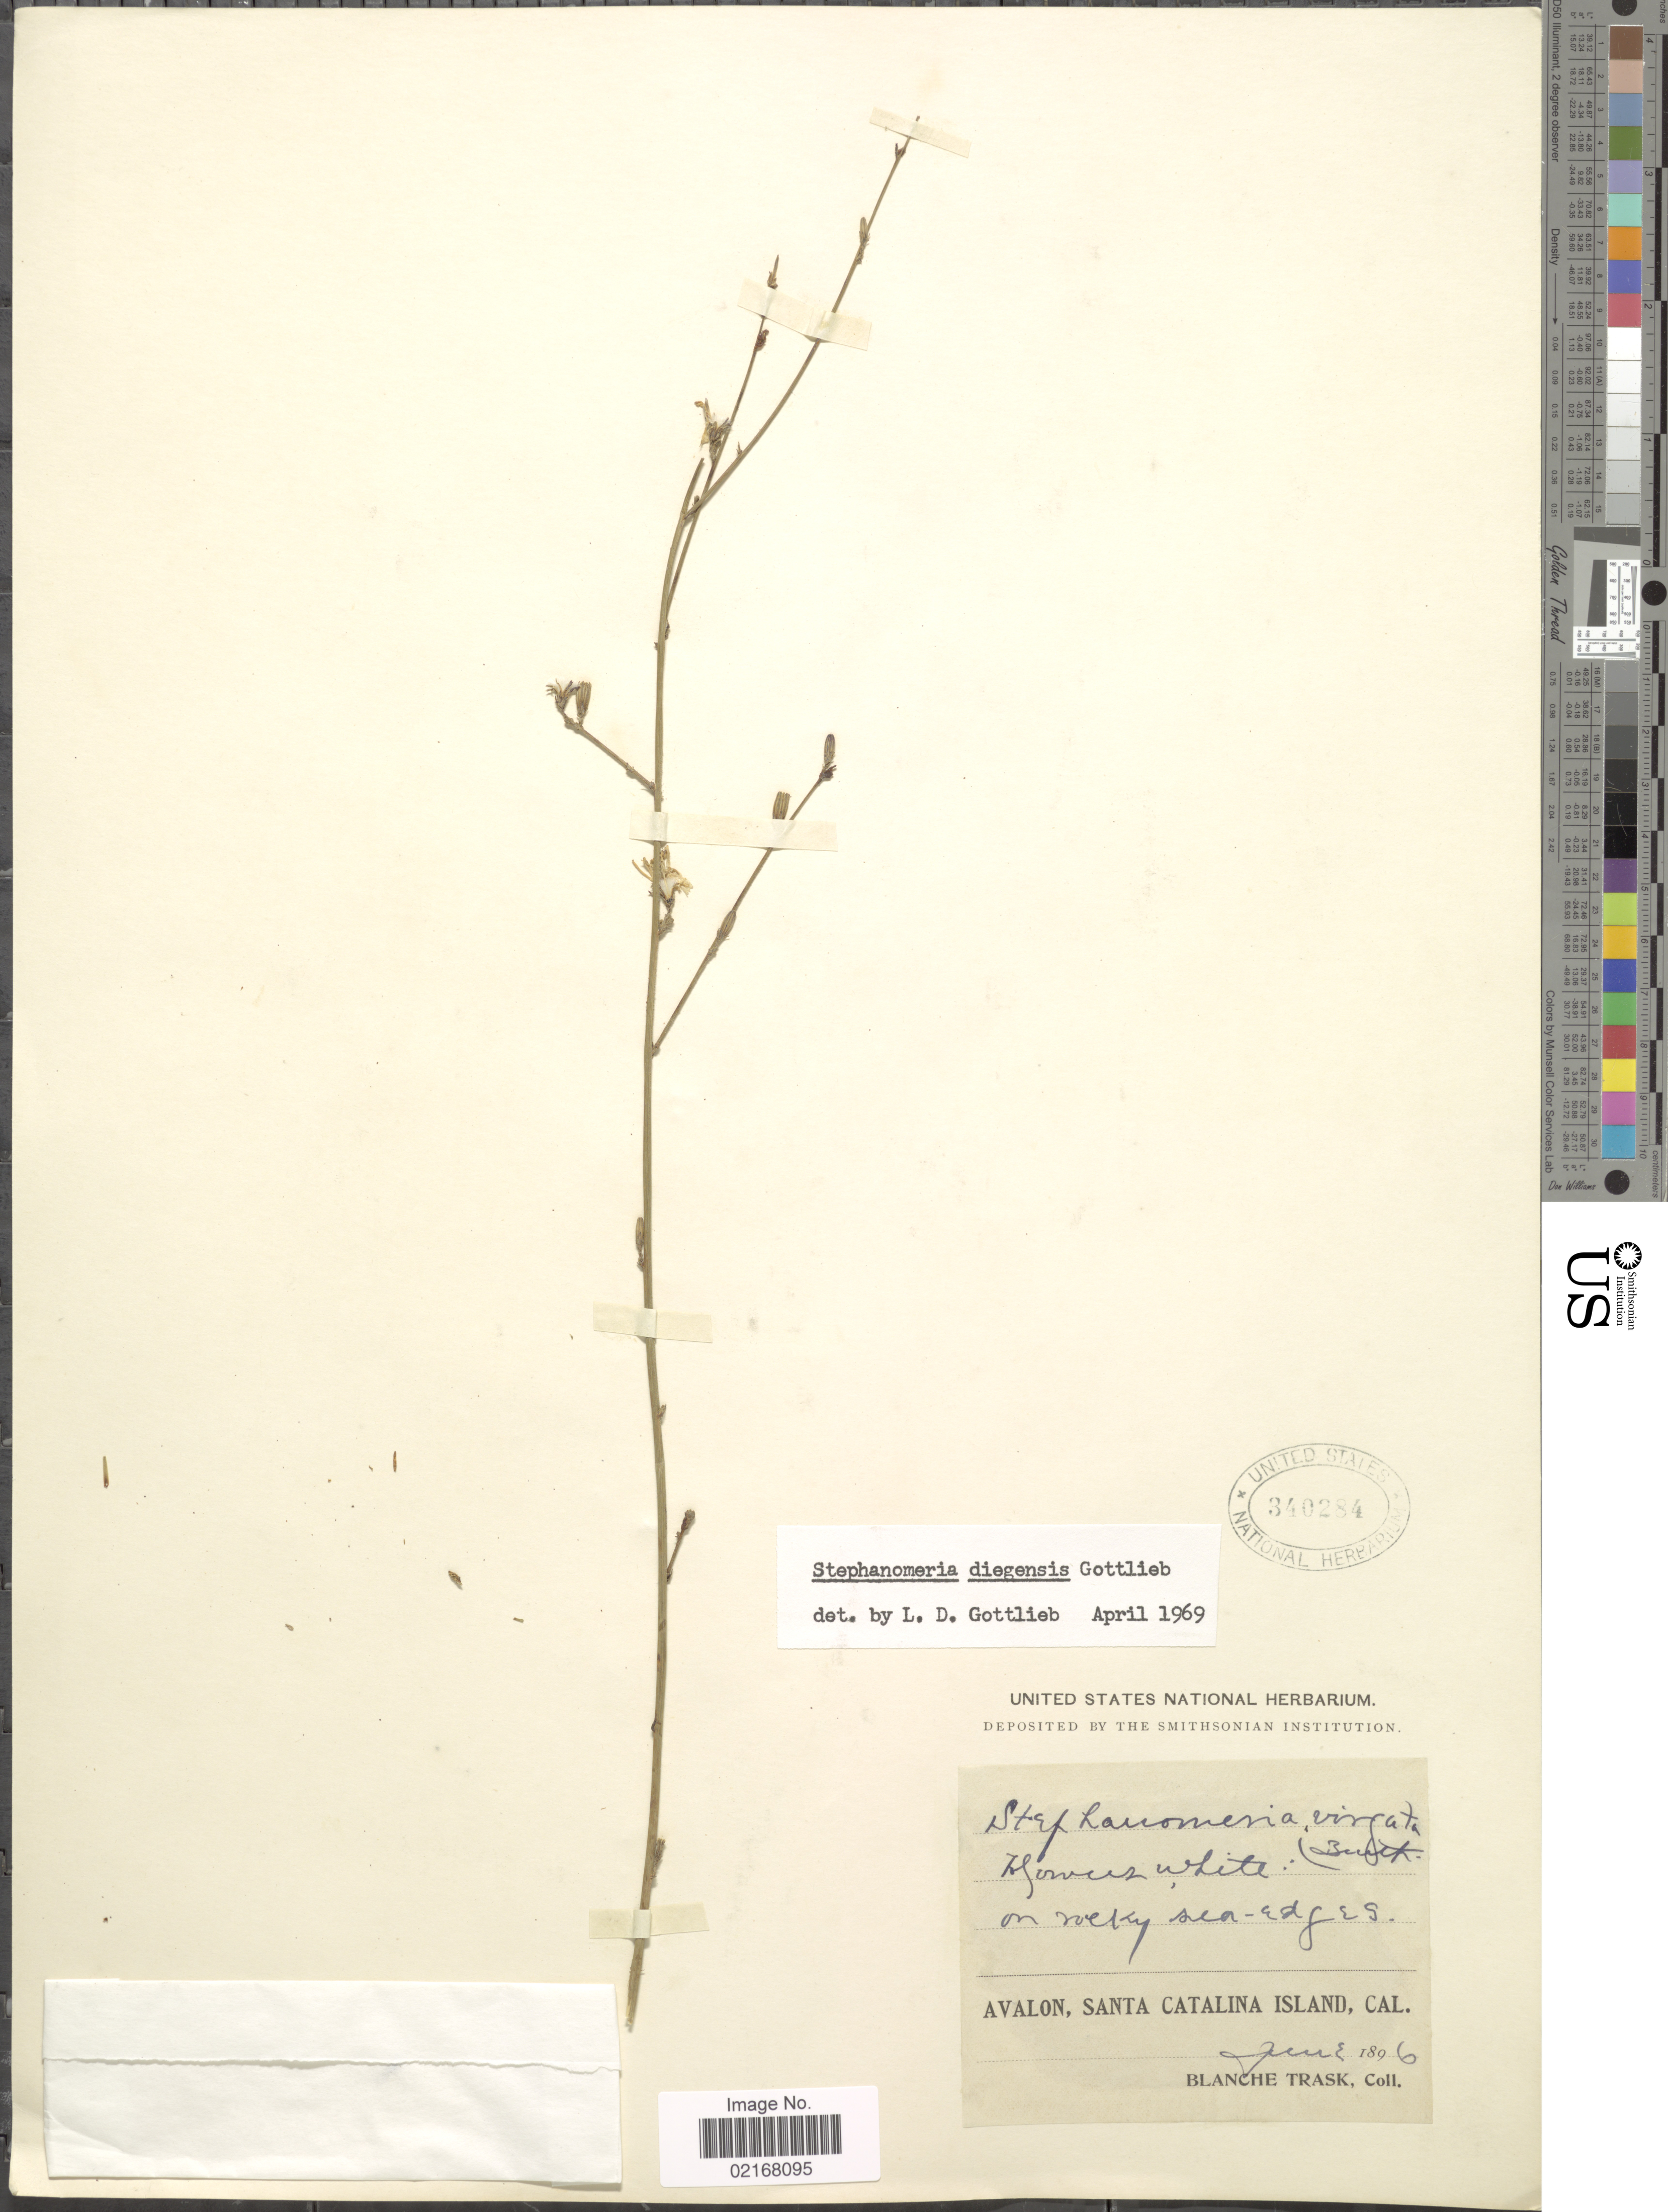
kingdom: Plantae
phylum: Tracheophyta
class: Magnoliopsida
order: Asterales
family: Asteraceae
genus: Stephanomeria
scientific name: Stephanomeria diegensis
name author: Gottlieb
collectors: B. Trask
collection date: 1896-06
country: United States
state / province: California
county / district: Los Angeles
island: Santa Catalina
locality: Avalon, Santa Catalina Island, Cal.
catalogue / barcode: US 340284